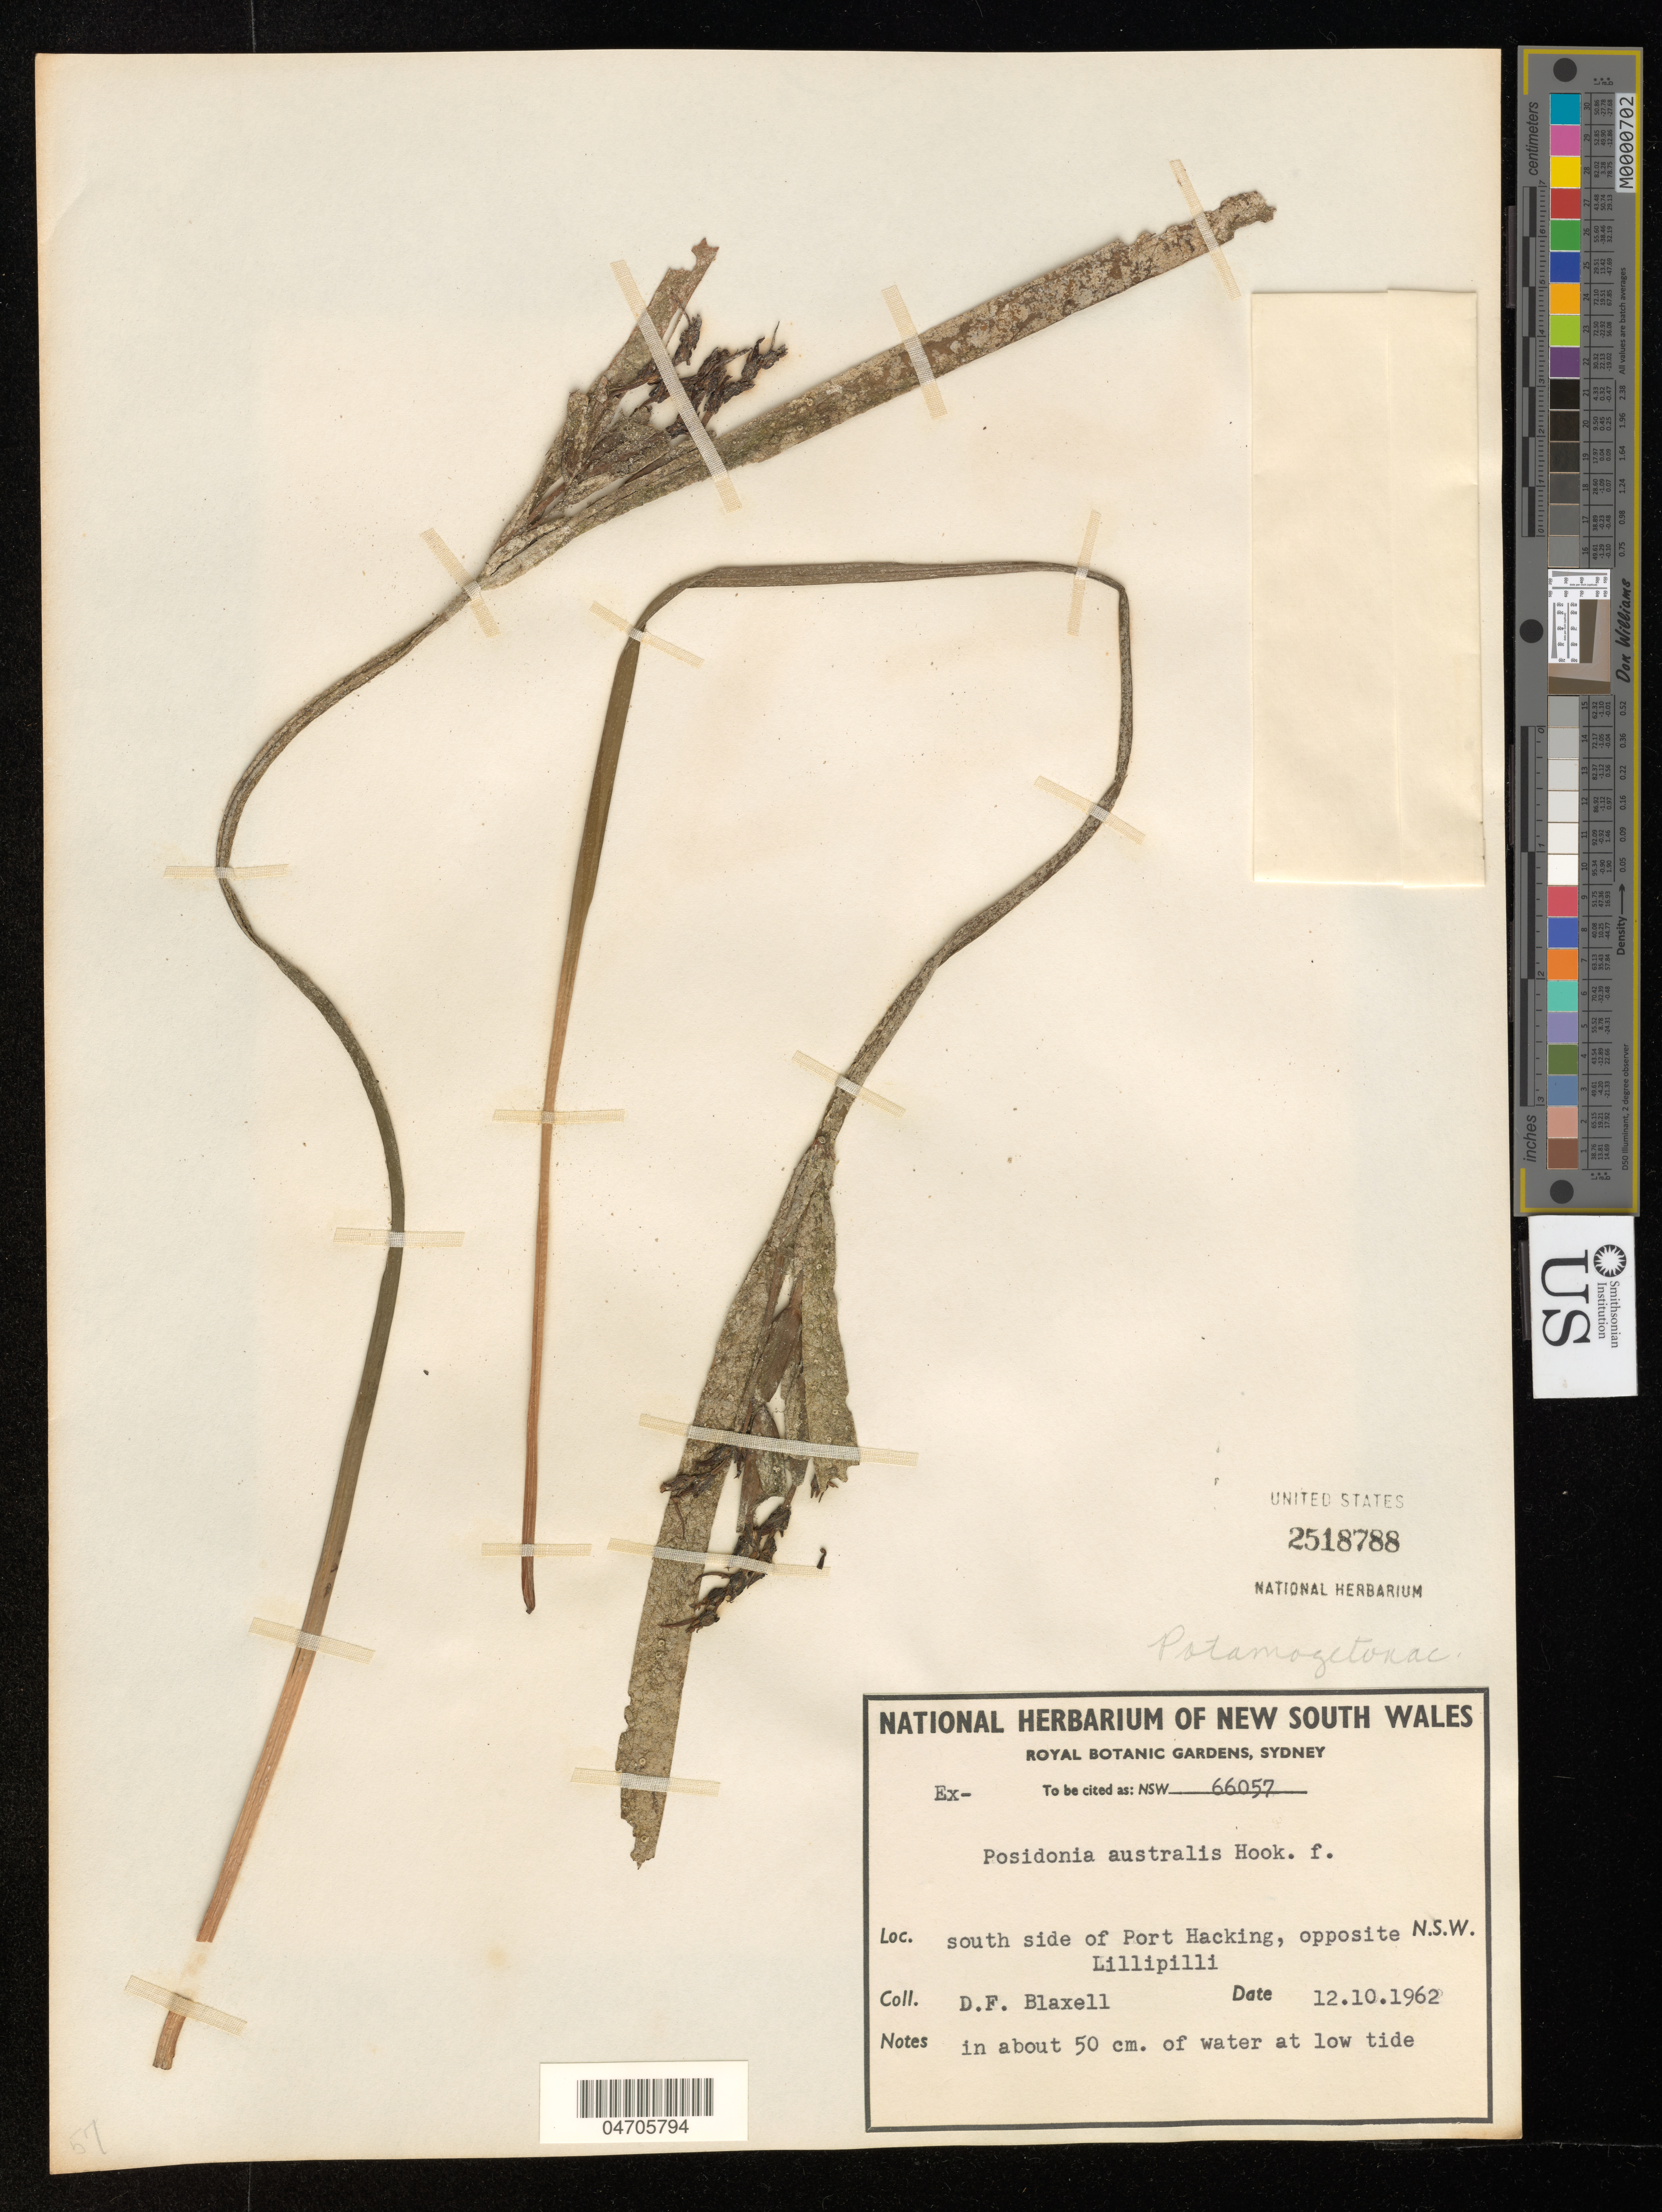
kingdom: Plantae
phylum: Tracheophyta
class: Liliopsida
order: Alismatales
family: Posidoniaceae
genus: Posidonia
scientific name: Posidonia australis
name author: Hook. f.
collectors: D. Blaxell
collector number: NSW66057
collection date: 1962-10-12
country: Australia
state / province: New South Wales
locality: South side of Port Hacking, opposite Lillipilli.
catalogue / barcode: US 2518788